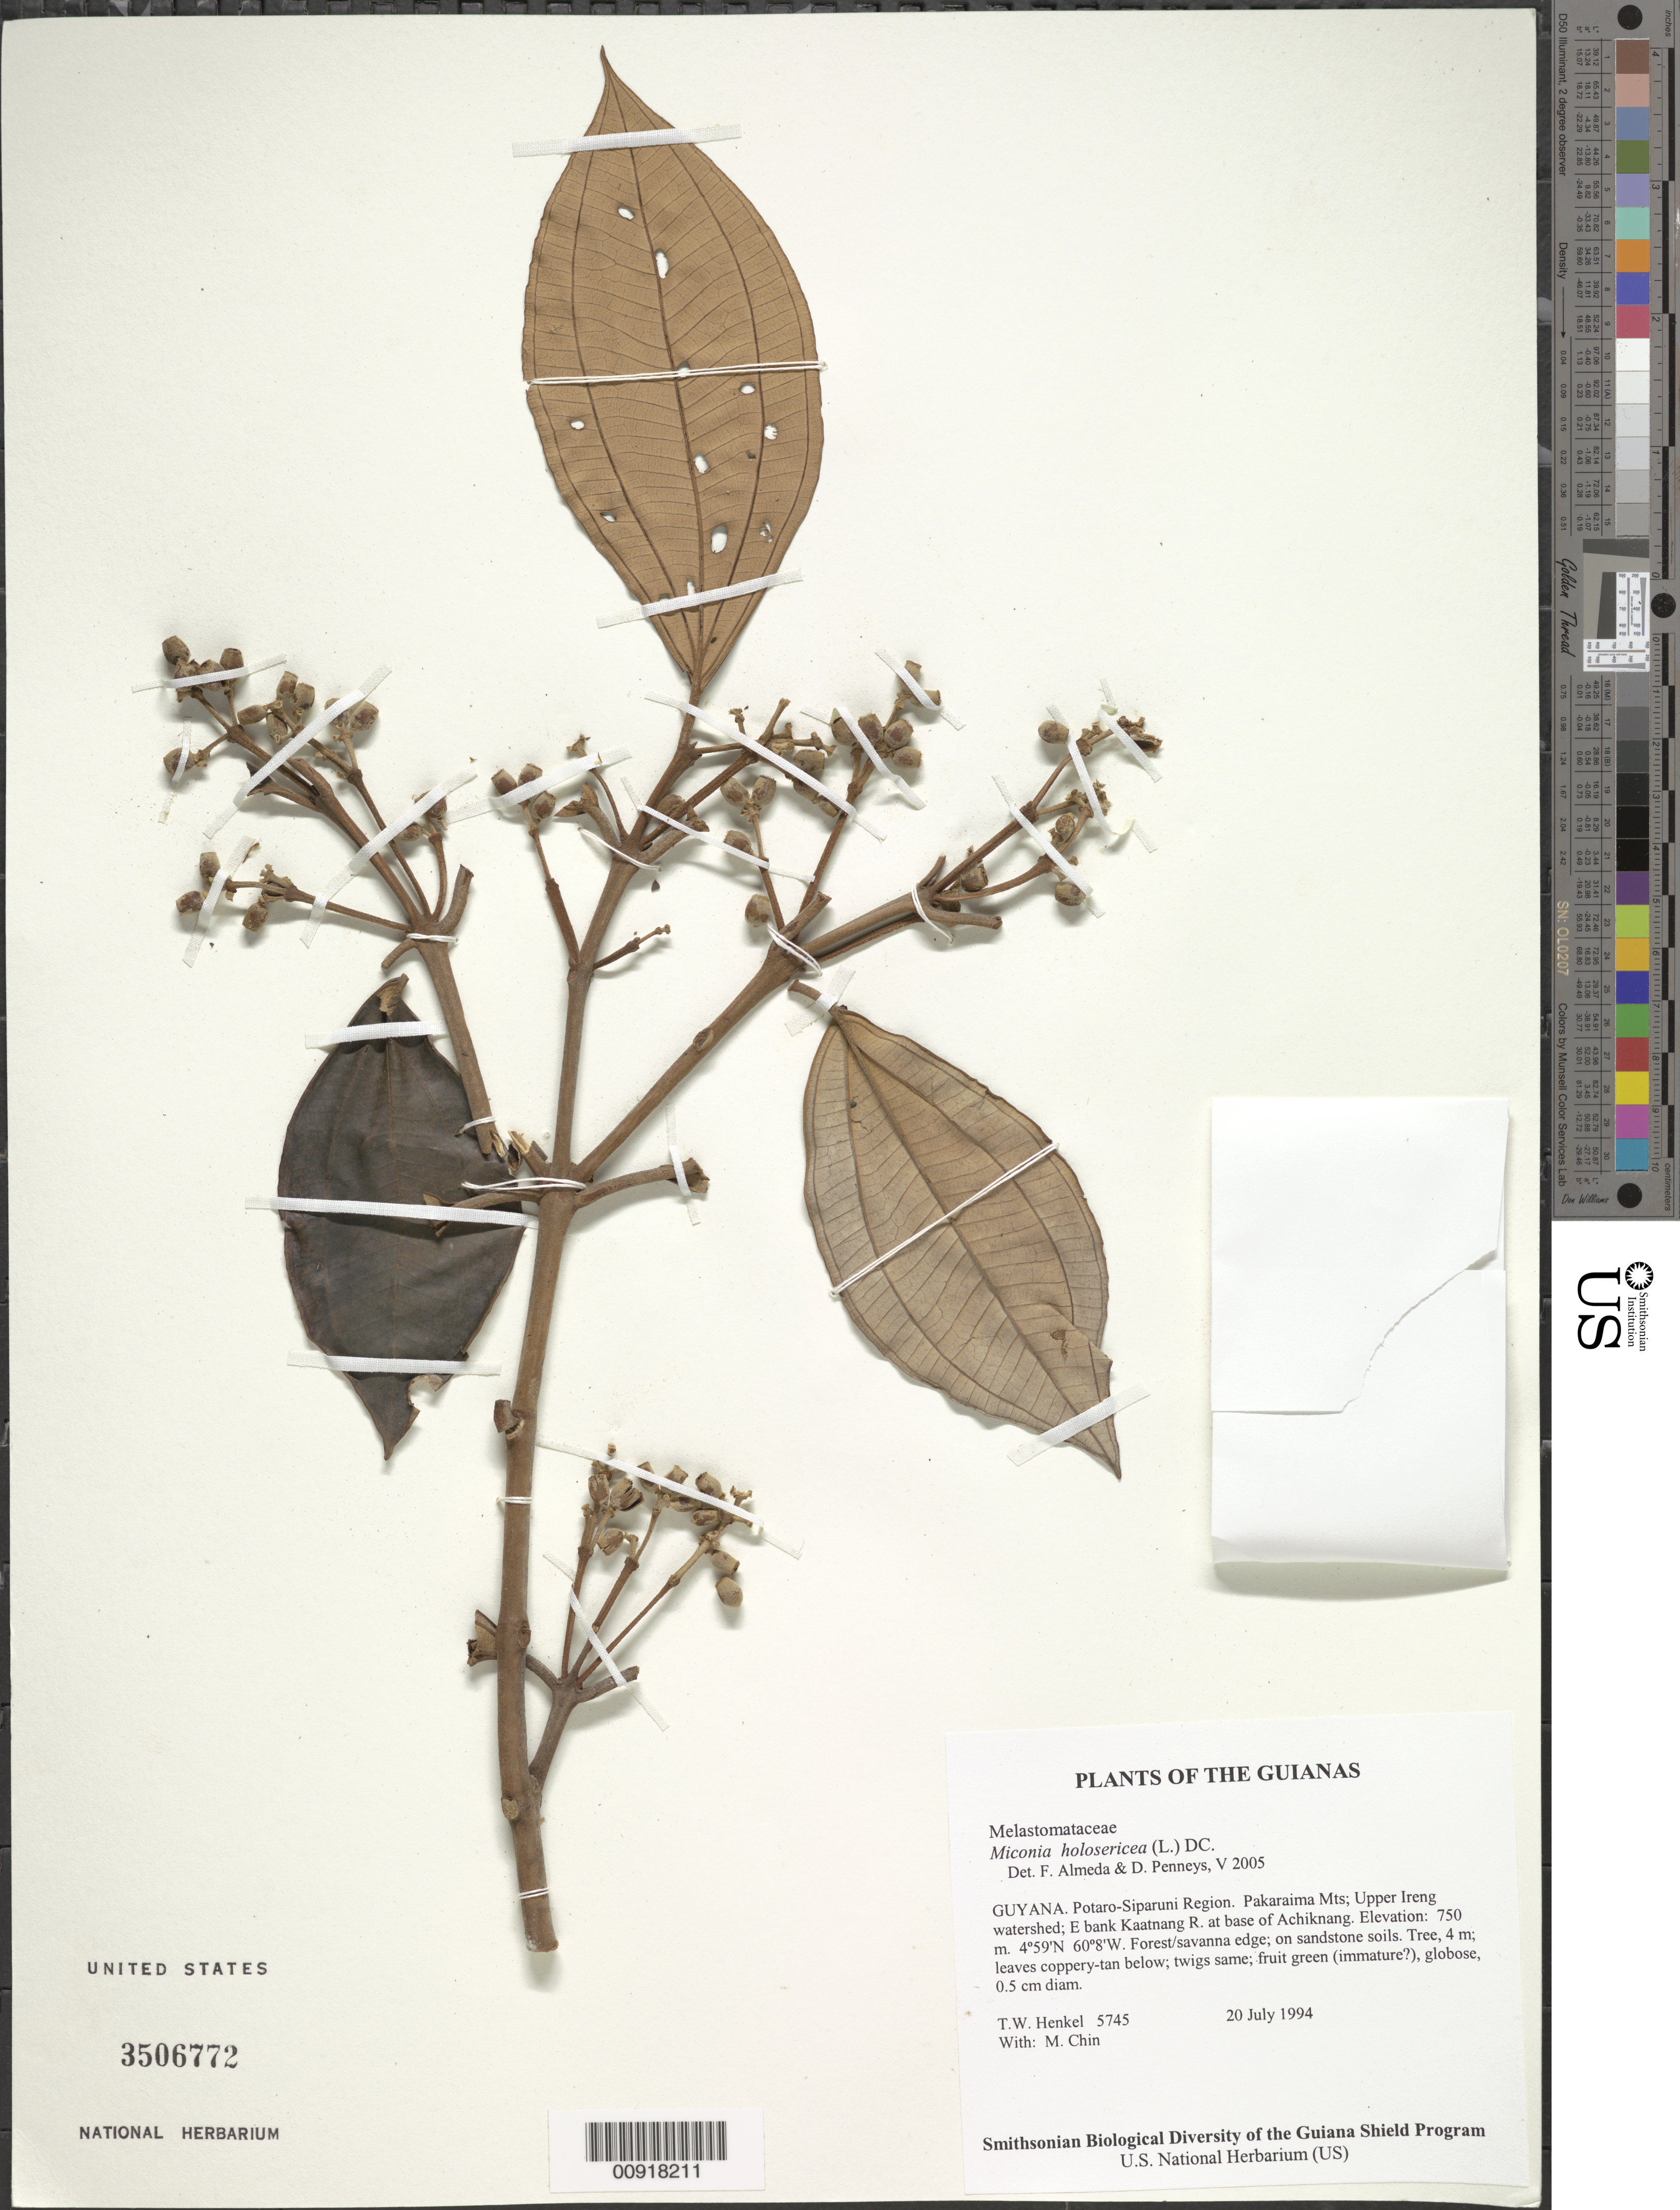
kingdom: Plantae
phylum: Tracheophyta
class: Magnoliopsida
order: Myrtales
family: Melastomataceae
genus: Miconia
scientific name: Miconia holosericea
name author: (L.) DC.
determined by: Almeda, F.; Penneys, D. S.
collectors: T. Henkel & M. Chin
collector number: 5745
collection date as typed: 20 July 1994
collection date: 1994-07-20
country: Guyana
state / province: Potaro-Siparuni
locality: Pakaraima Mts; Upper Ireng watershed; E bank Kaatnang R. at base of Achiknang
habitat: Forest/savanna edge; on sandstone soils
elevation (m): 750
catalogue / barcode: US 3506772